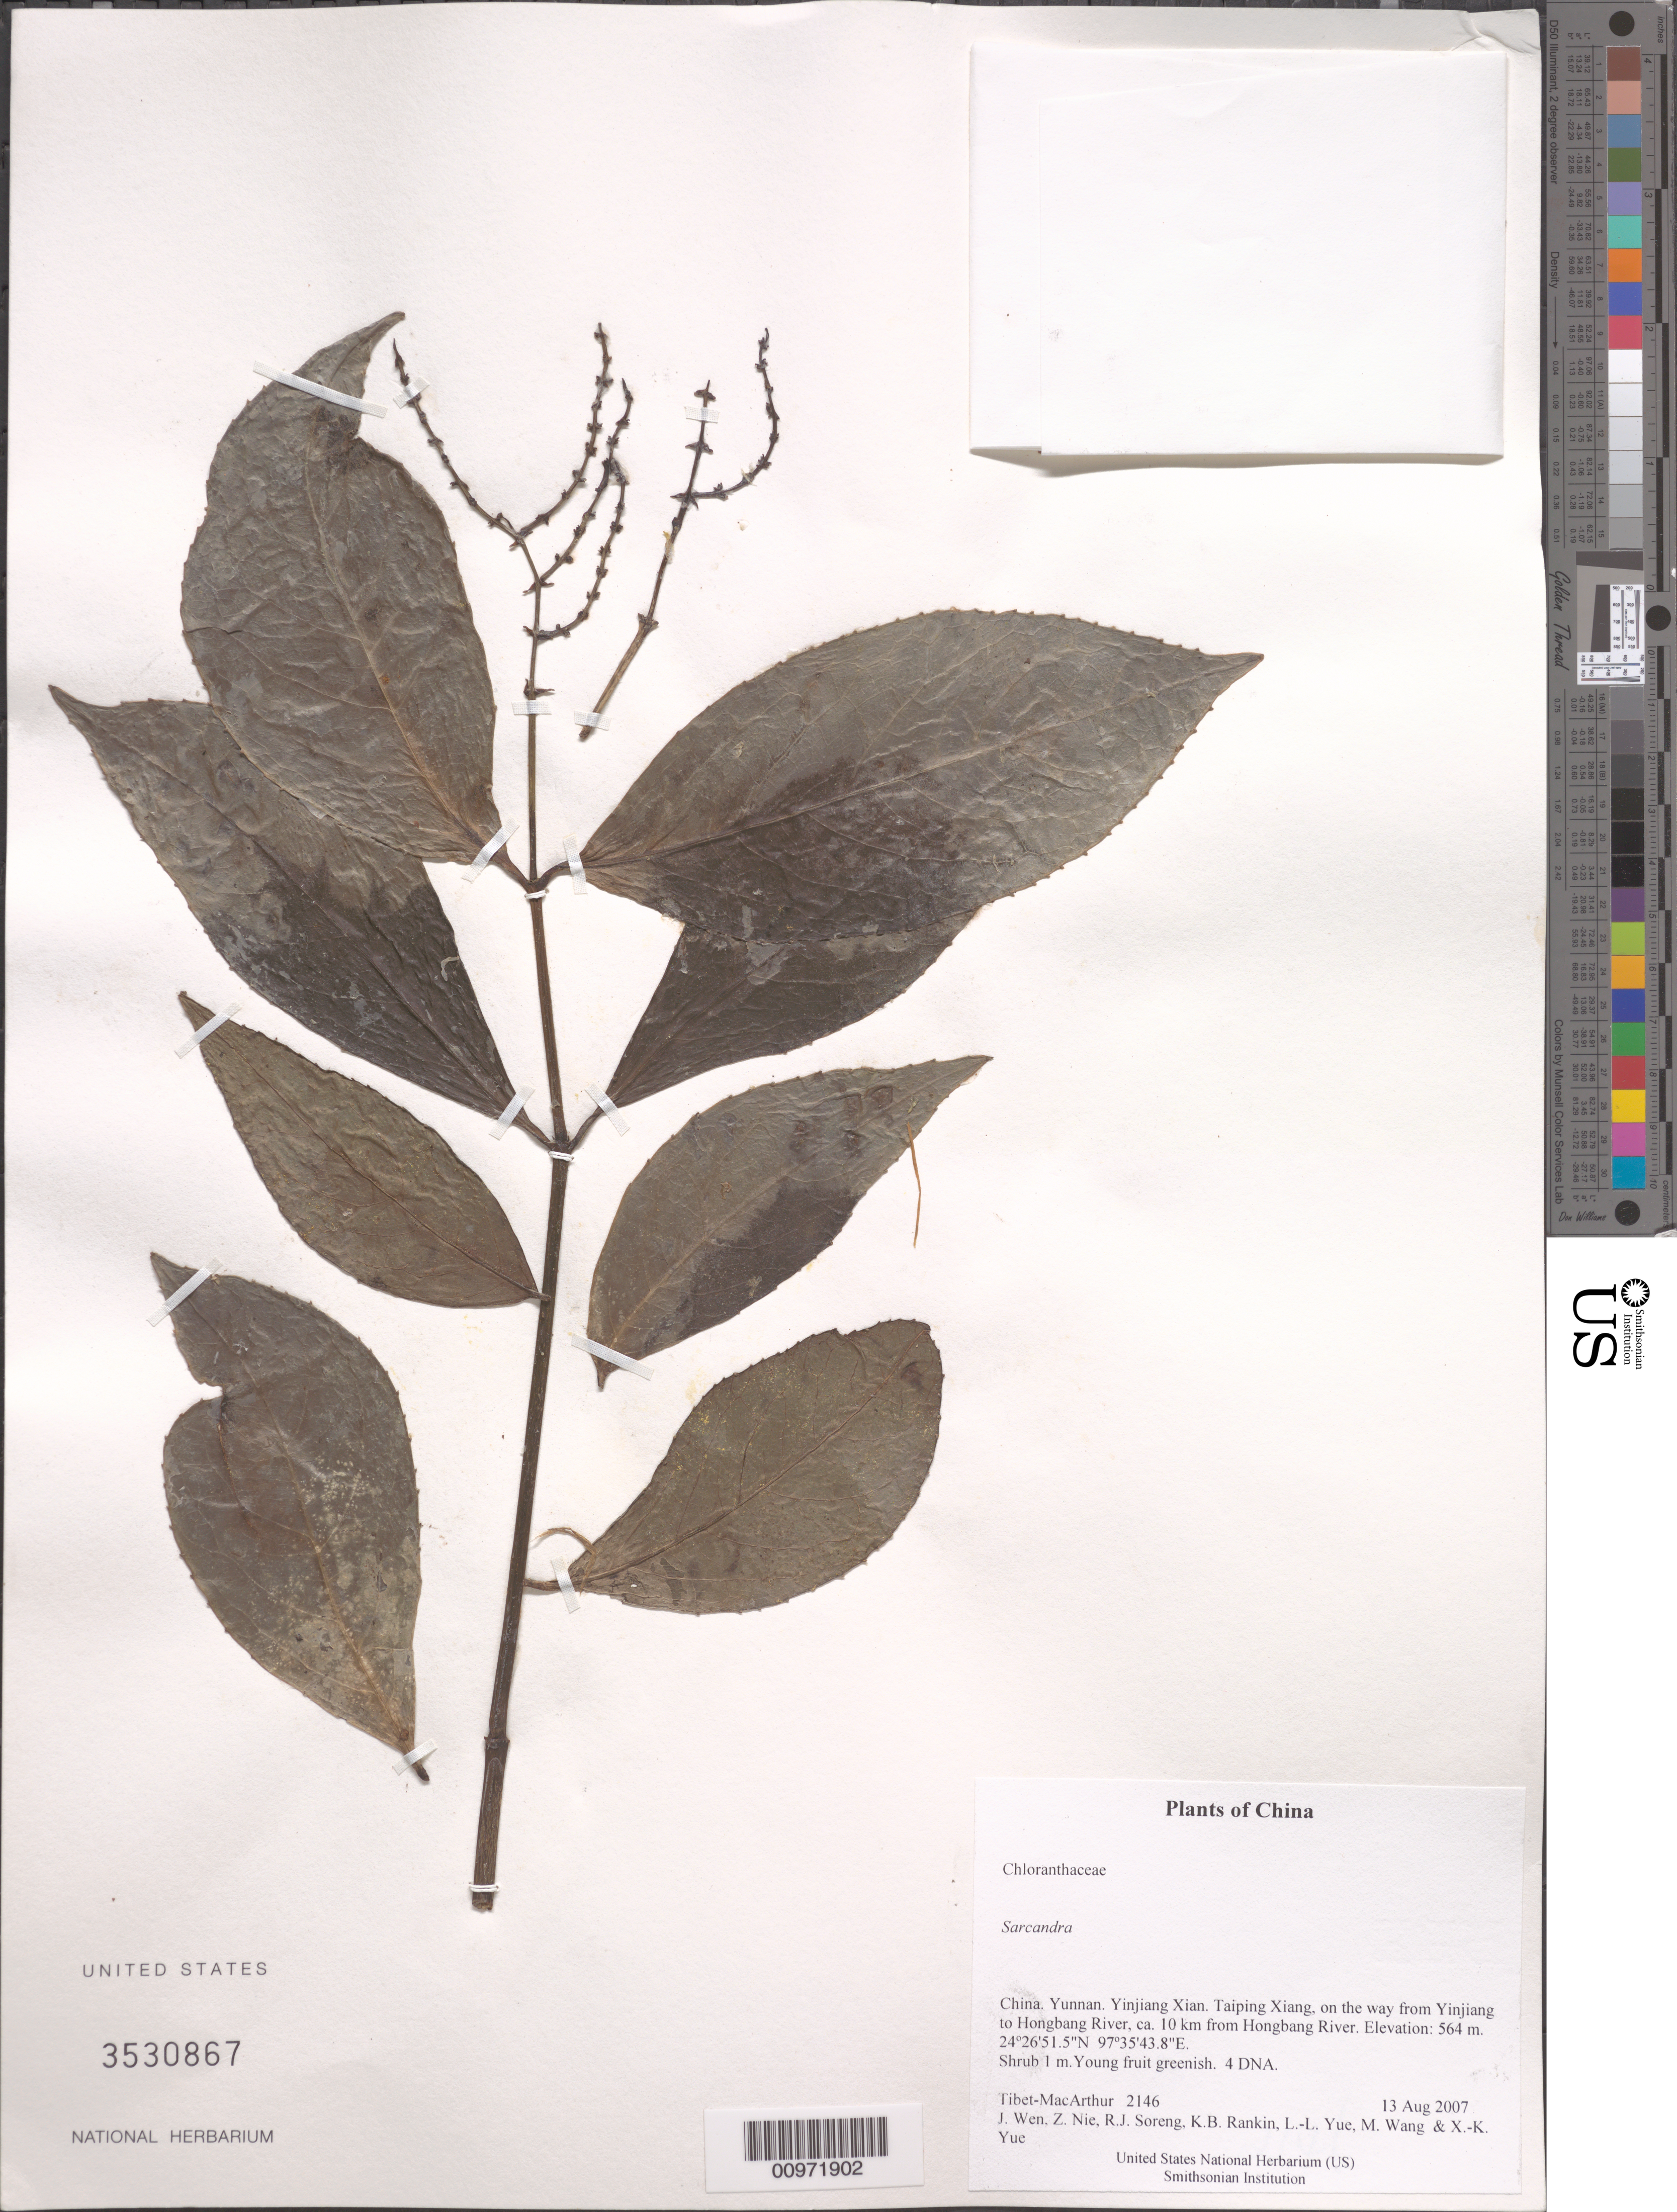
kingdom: Plantae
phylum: Tracheophyta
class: Magnoliopsida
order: Chloranthales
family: Chloranthaceae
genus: Sarcandra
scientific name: Sarcandra sp.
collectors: Tibet-MacArthur, J. Wen, Z. Nie, R. J. Soreng, K. Rankin, L. Yue, M. Wang & X. Yue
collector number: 2146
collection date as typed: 13 Aug 2007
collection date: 2007-08-13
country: China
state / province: Yunnan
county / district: Yinjiang Xian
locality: Taiping Xiang, on the way from Yinjiang to Hongbang River, ca. 10 km from Hongbang River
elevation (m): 564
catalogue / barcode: US 3530867